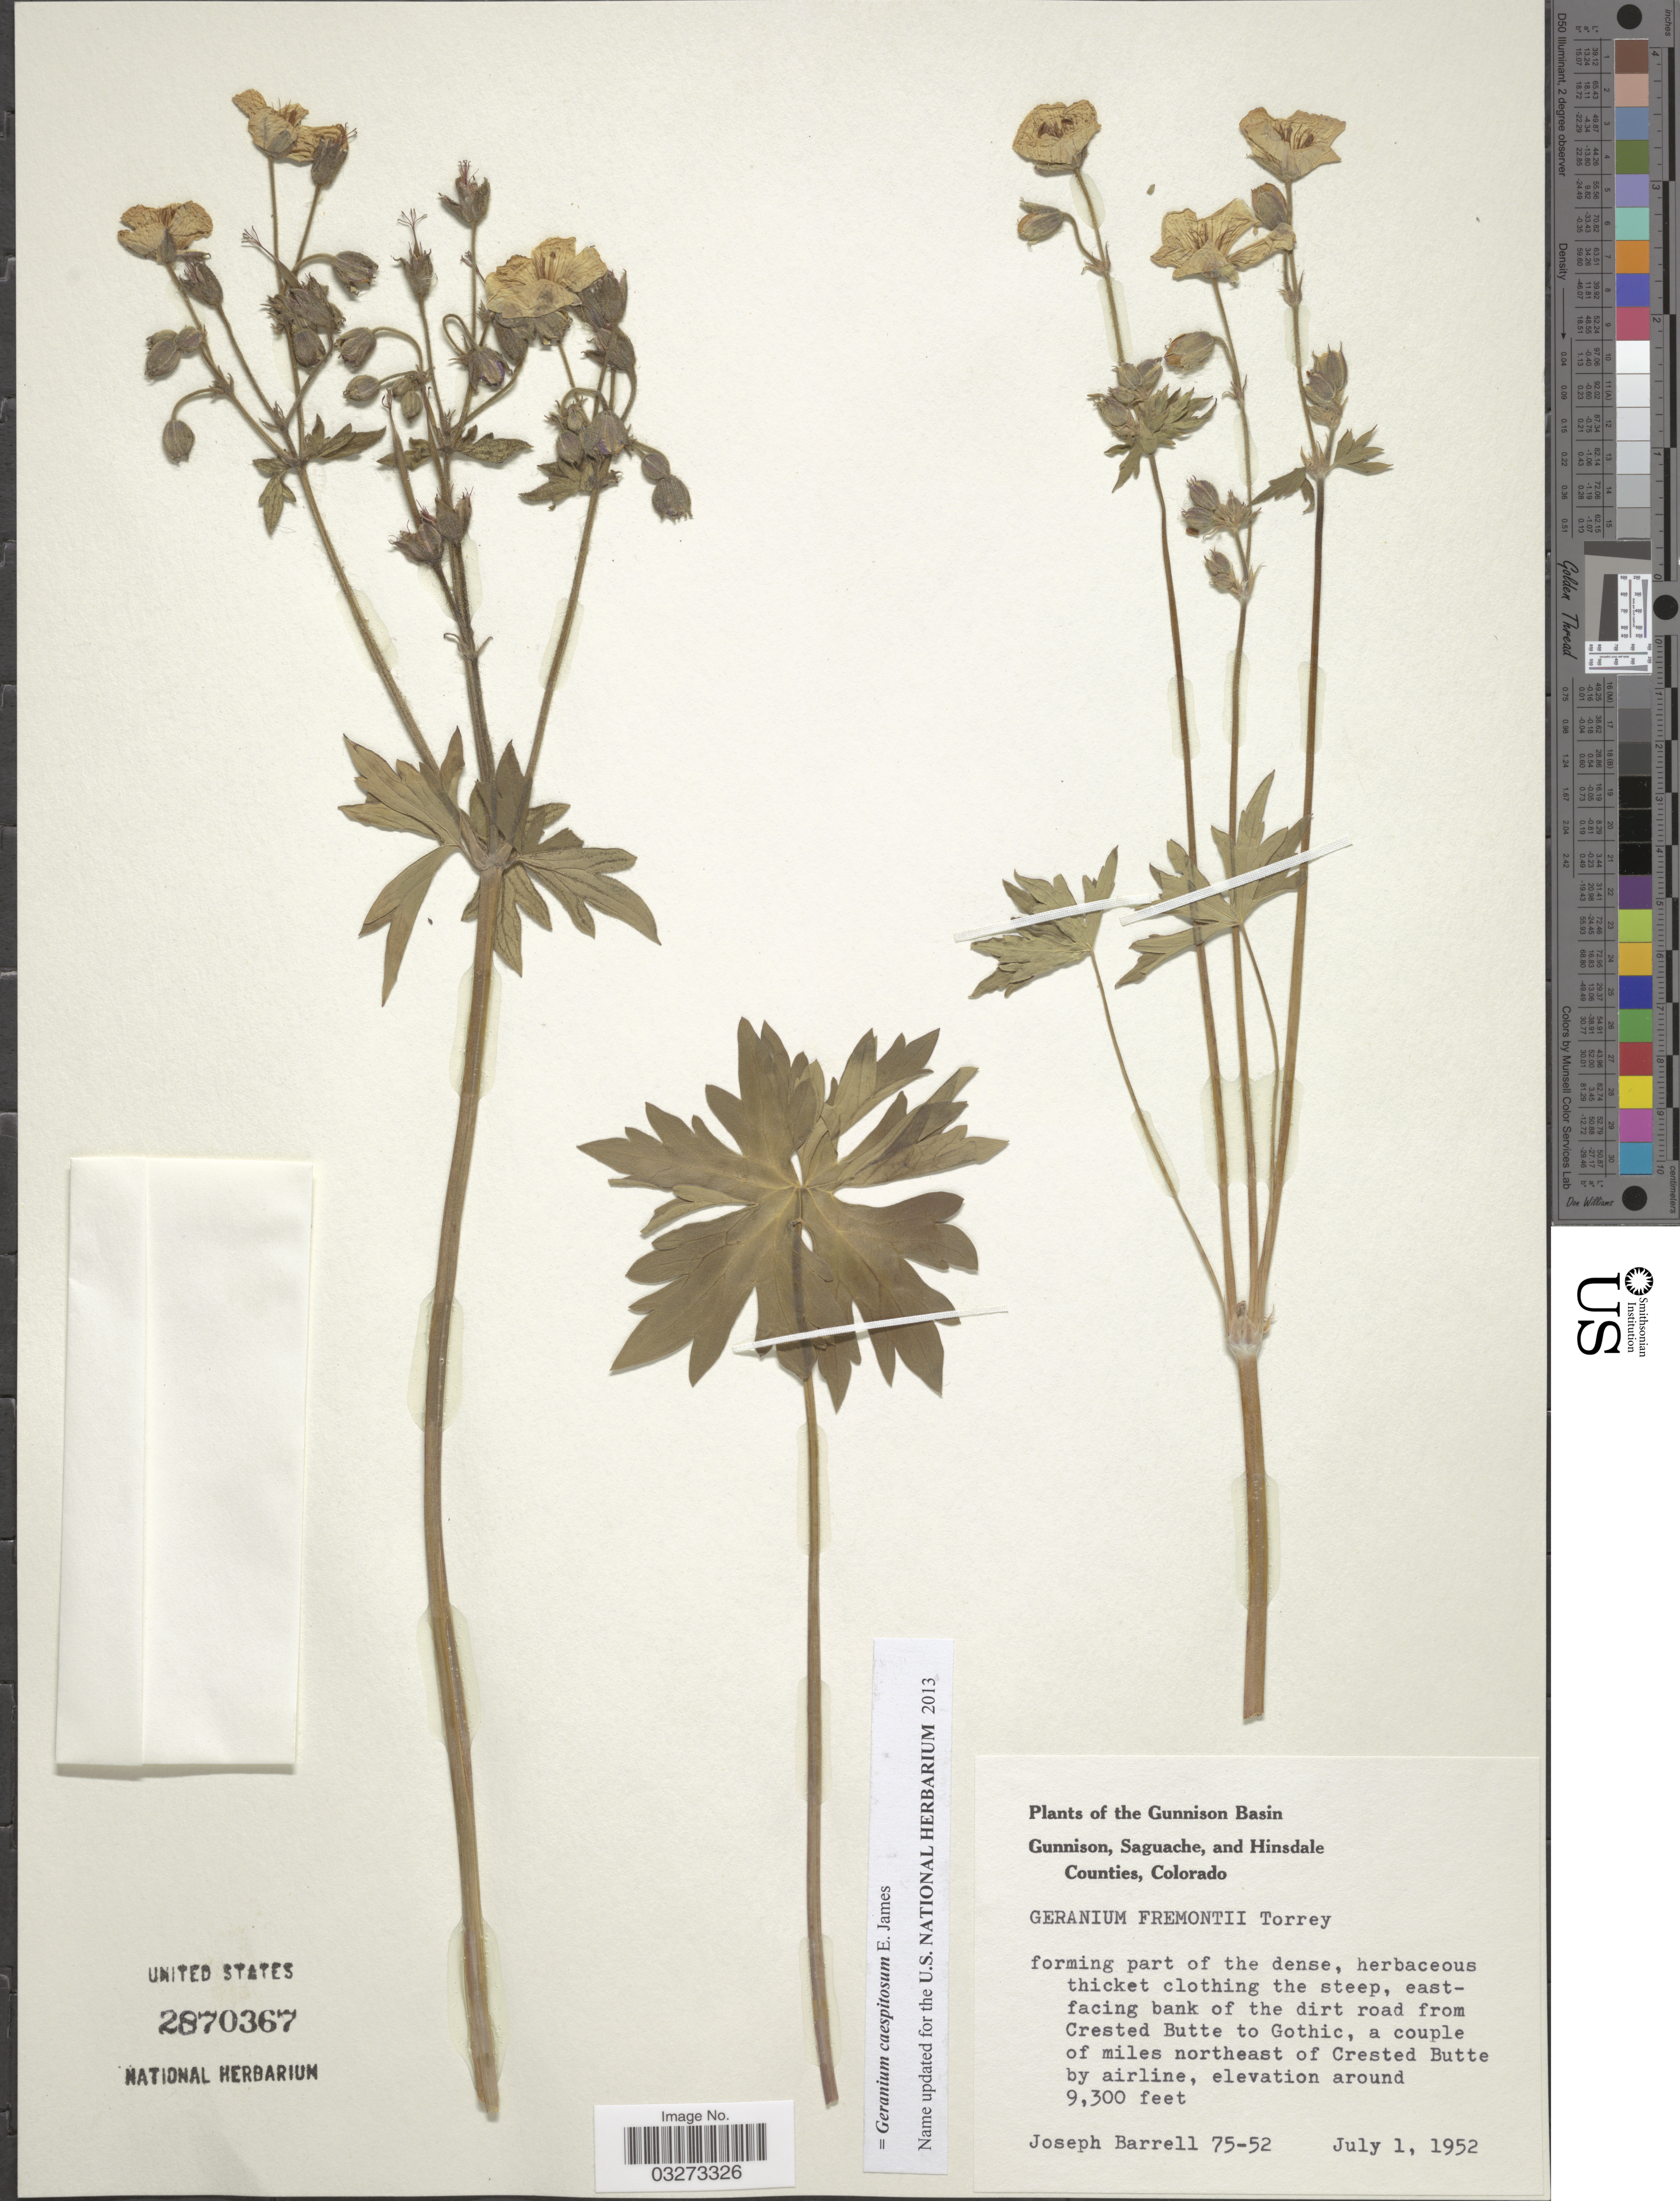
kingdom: Plantae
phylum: Tracheophyta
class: Magnoliopsida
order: Geraniales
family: Geraniaceae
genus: Geranium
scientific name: Geranium caespitosum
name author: E. James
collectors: J. Barrell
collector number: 75-52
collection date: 1952-07-01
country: United States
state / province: Colorado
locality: The Gunnison Basin. East-facing bank of the dirt road from Crested Butte to Gothic, a couple of miles northeast of Crested Butte by airline.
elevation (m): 2835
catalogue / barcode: US 2870367